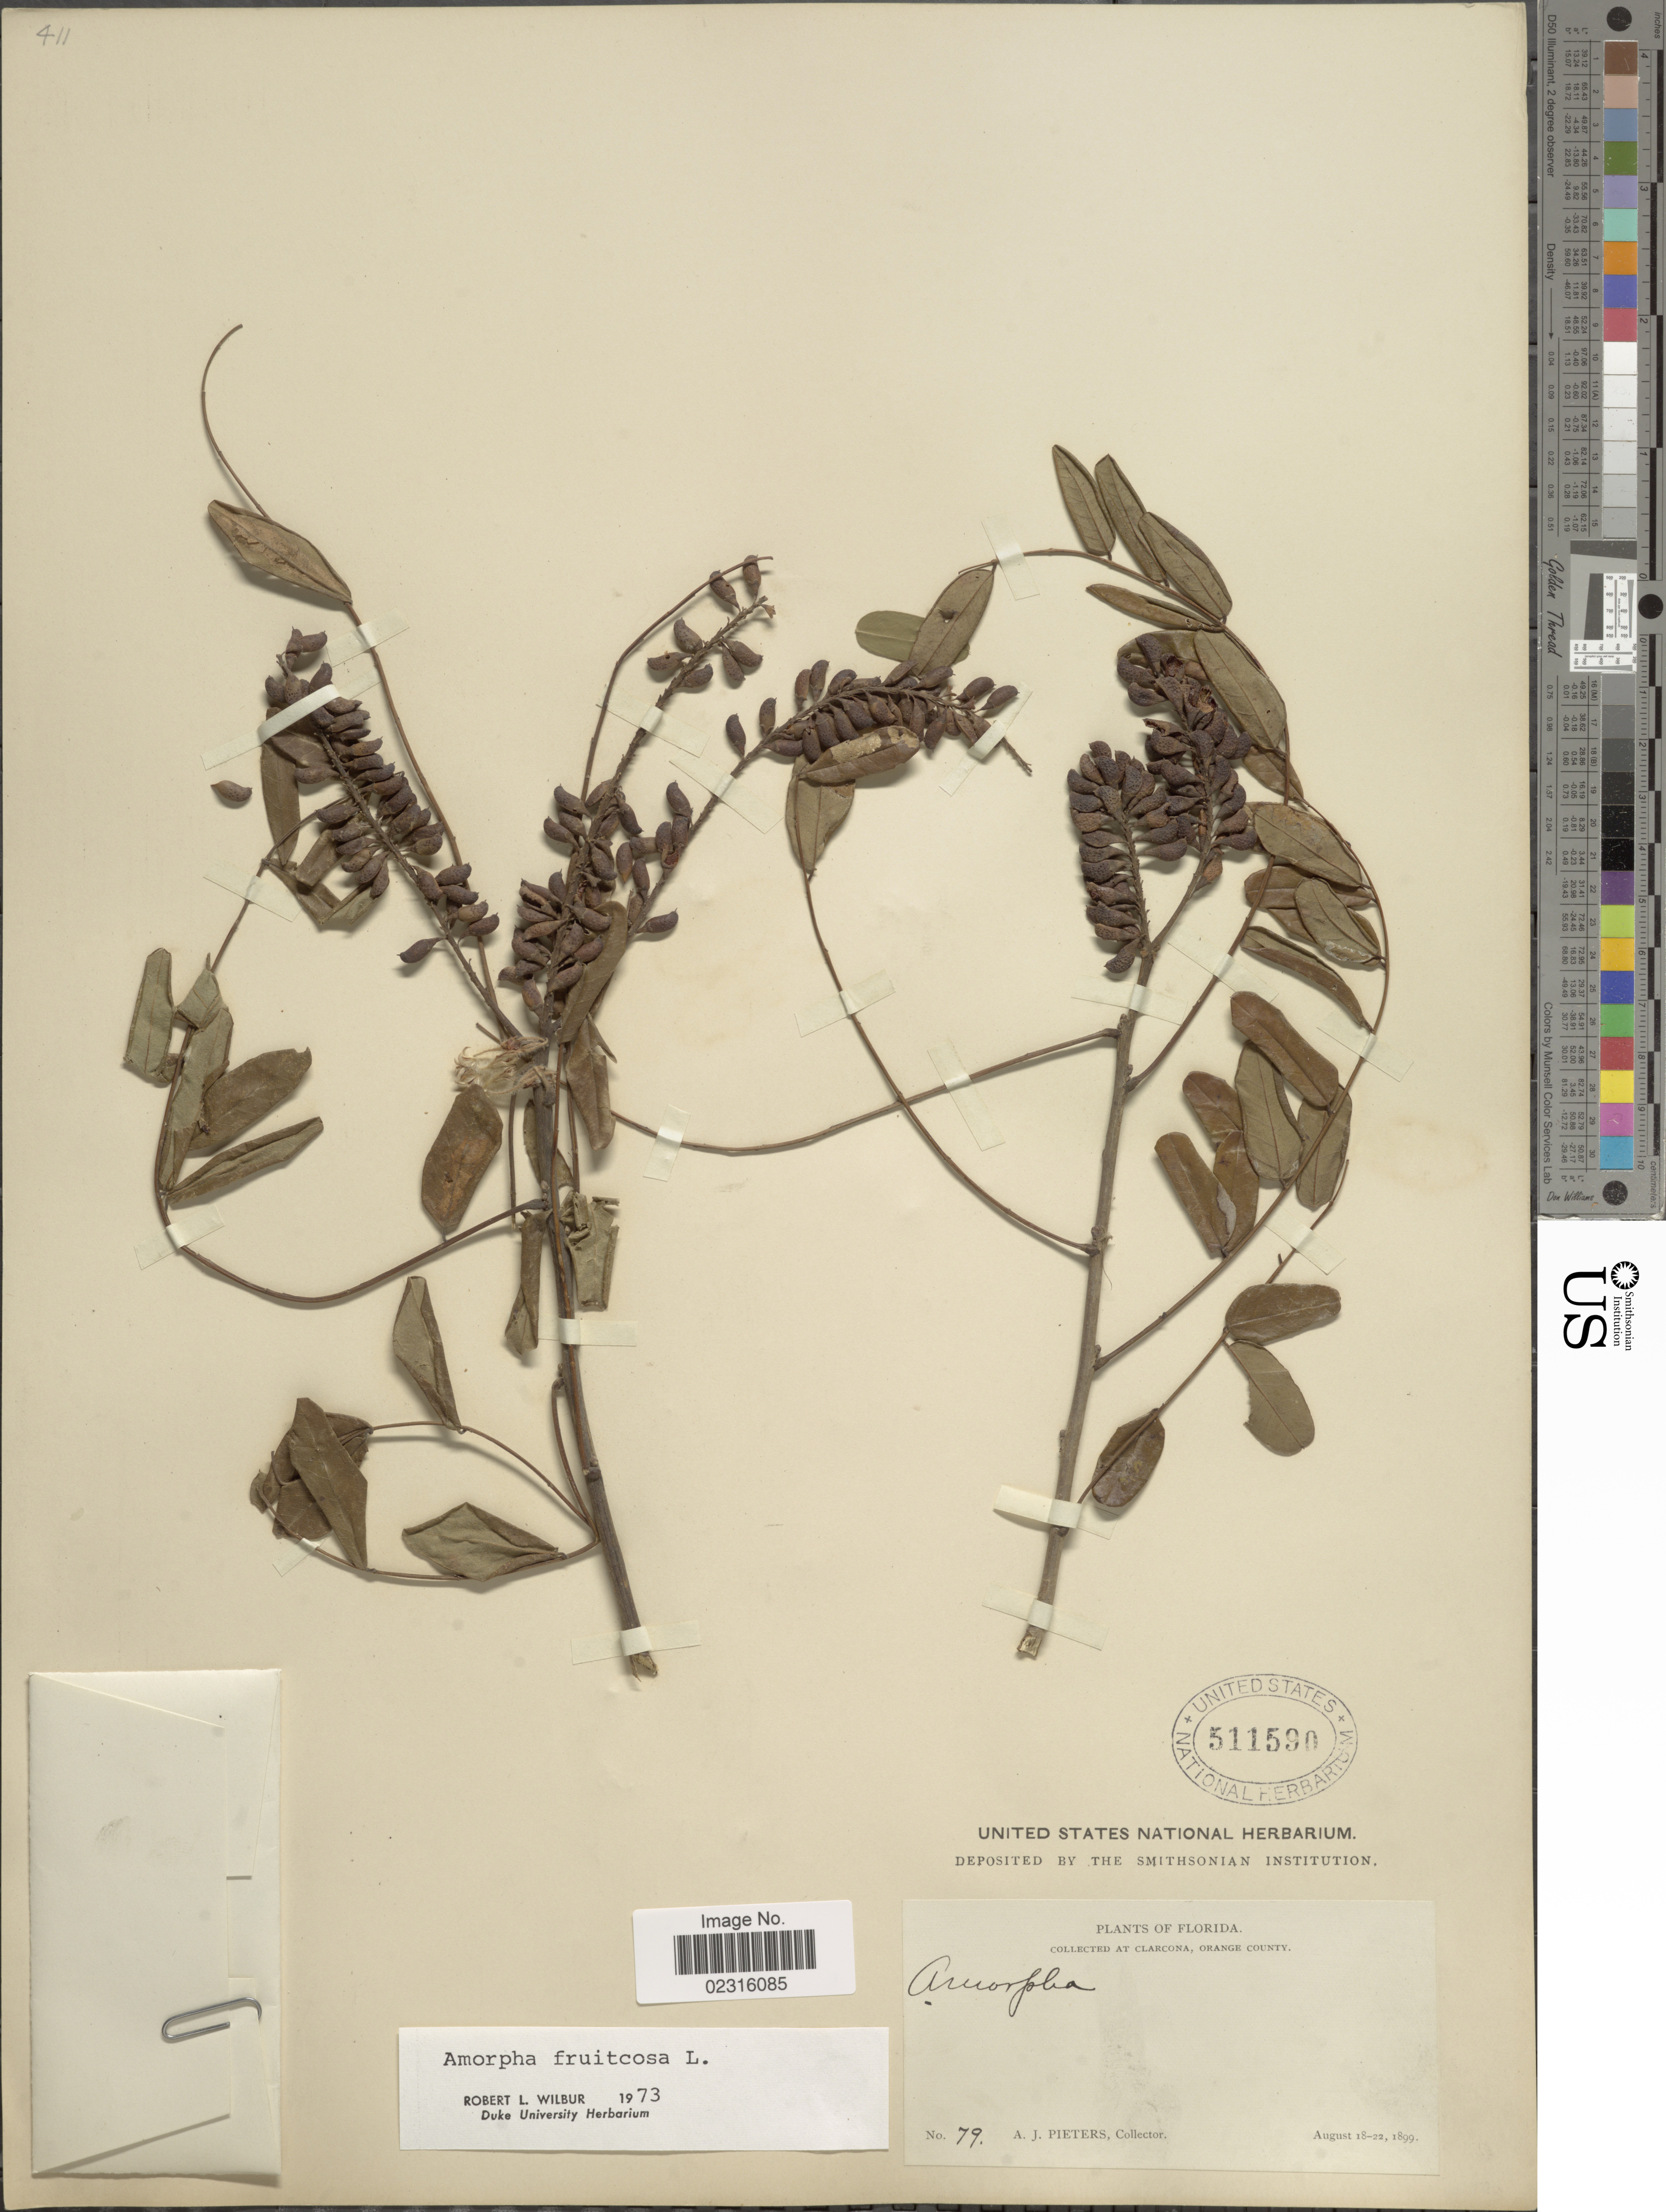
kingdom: Plantae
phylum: Tracheophyta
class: Magnoliopsida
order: Fabales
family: Fabaceae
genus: Amorpha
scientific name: Amorpha fruticosa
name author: L.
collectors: A. Pieters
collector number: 79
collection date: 1899-08-18/1899-08-22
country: United States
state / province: Florida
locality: At Clarcona, Orange County.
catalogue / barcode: US 511590